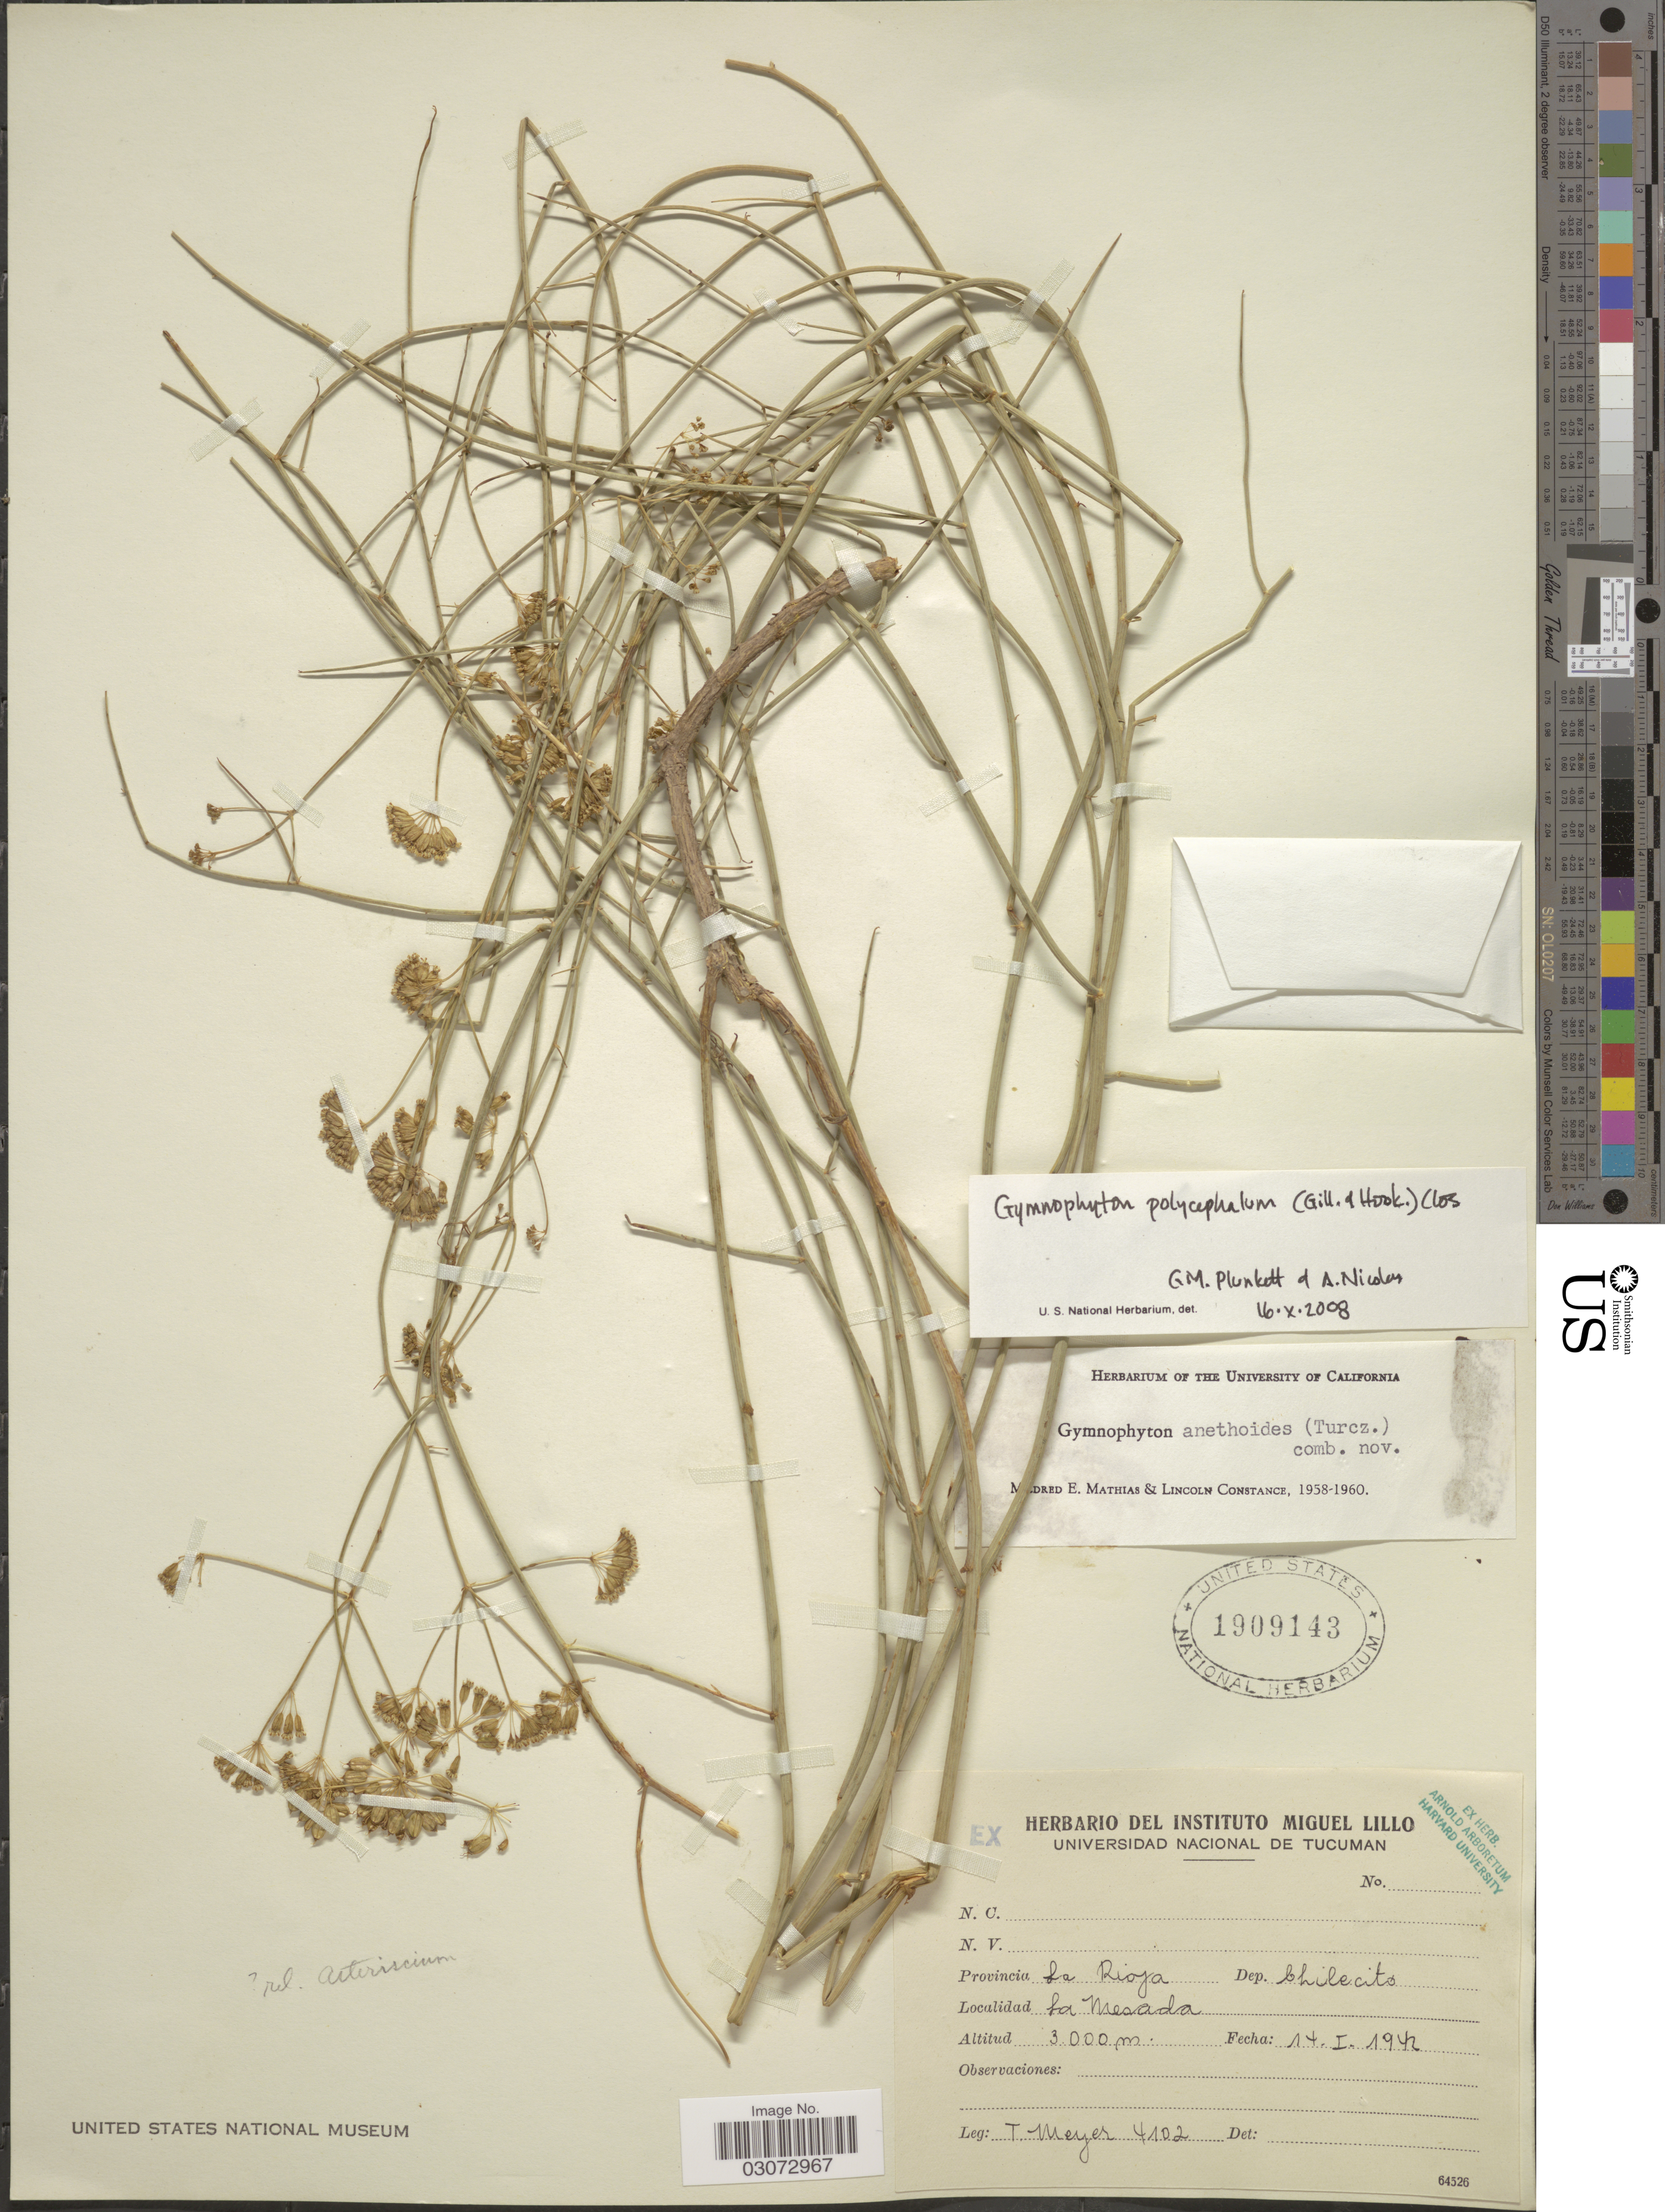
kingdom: Plantae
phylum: Tracheophyta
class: Magnoliopsida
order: Apiales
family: Apiaceae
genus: Gymnophyton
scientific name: Gymnophyton polycephalum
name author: Clos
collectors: T. Meyer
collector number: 4102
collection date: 1942-01-14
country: Argentina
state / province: La Rioja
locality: Provincia La Rioja. Dep. Chilecito. La Mesada.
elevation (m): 3000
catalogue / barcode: US 1909143